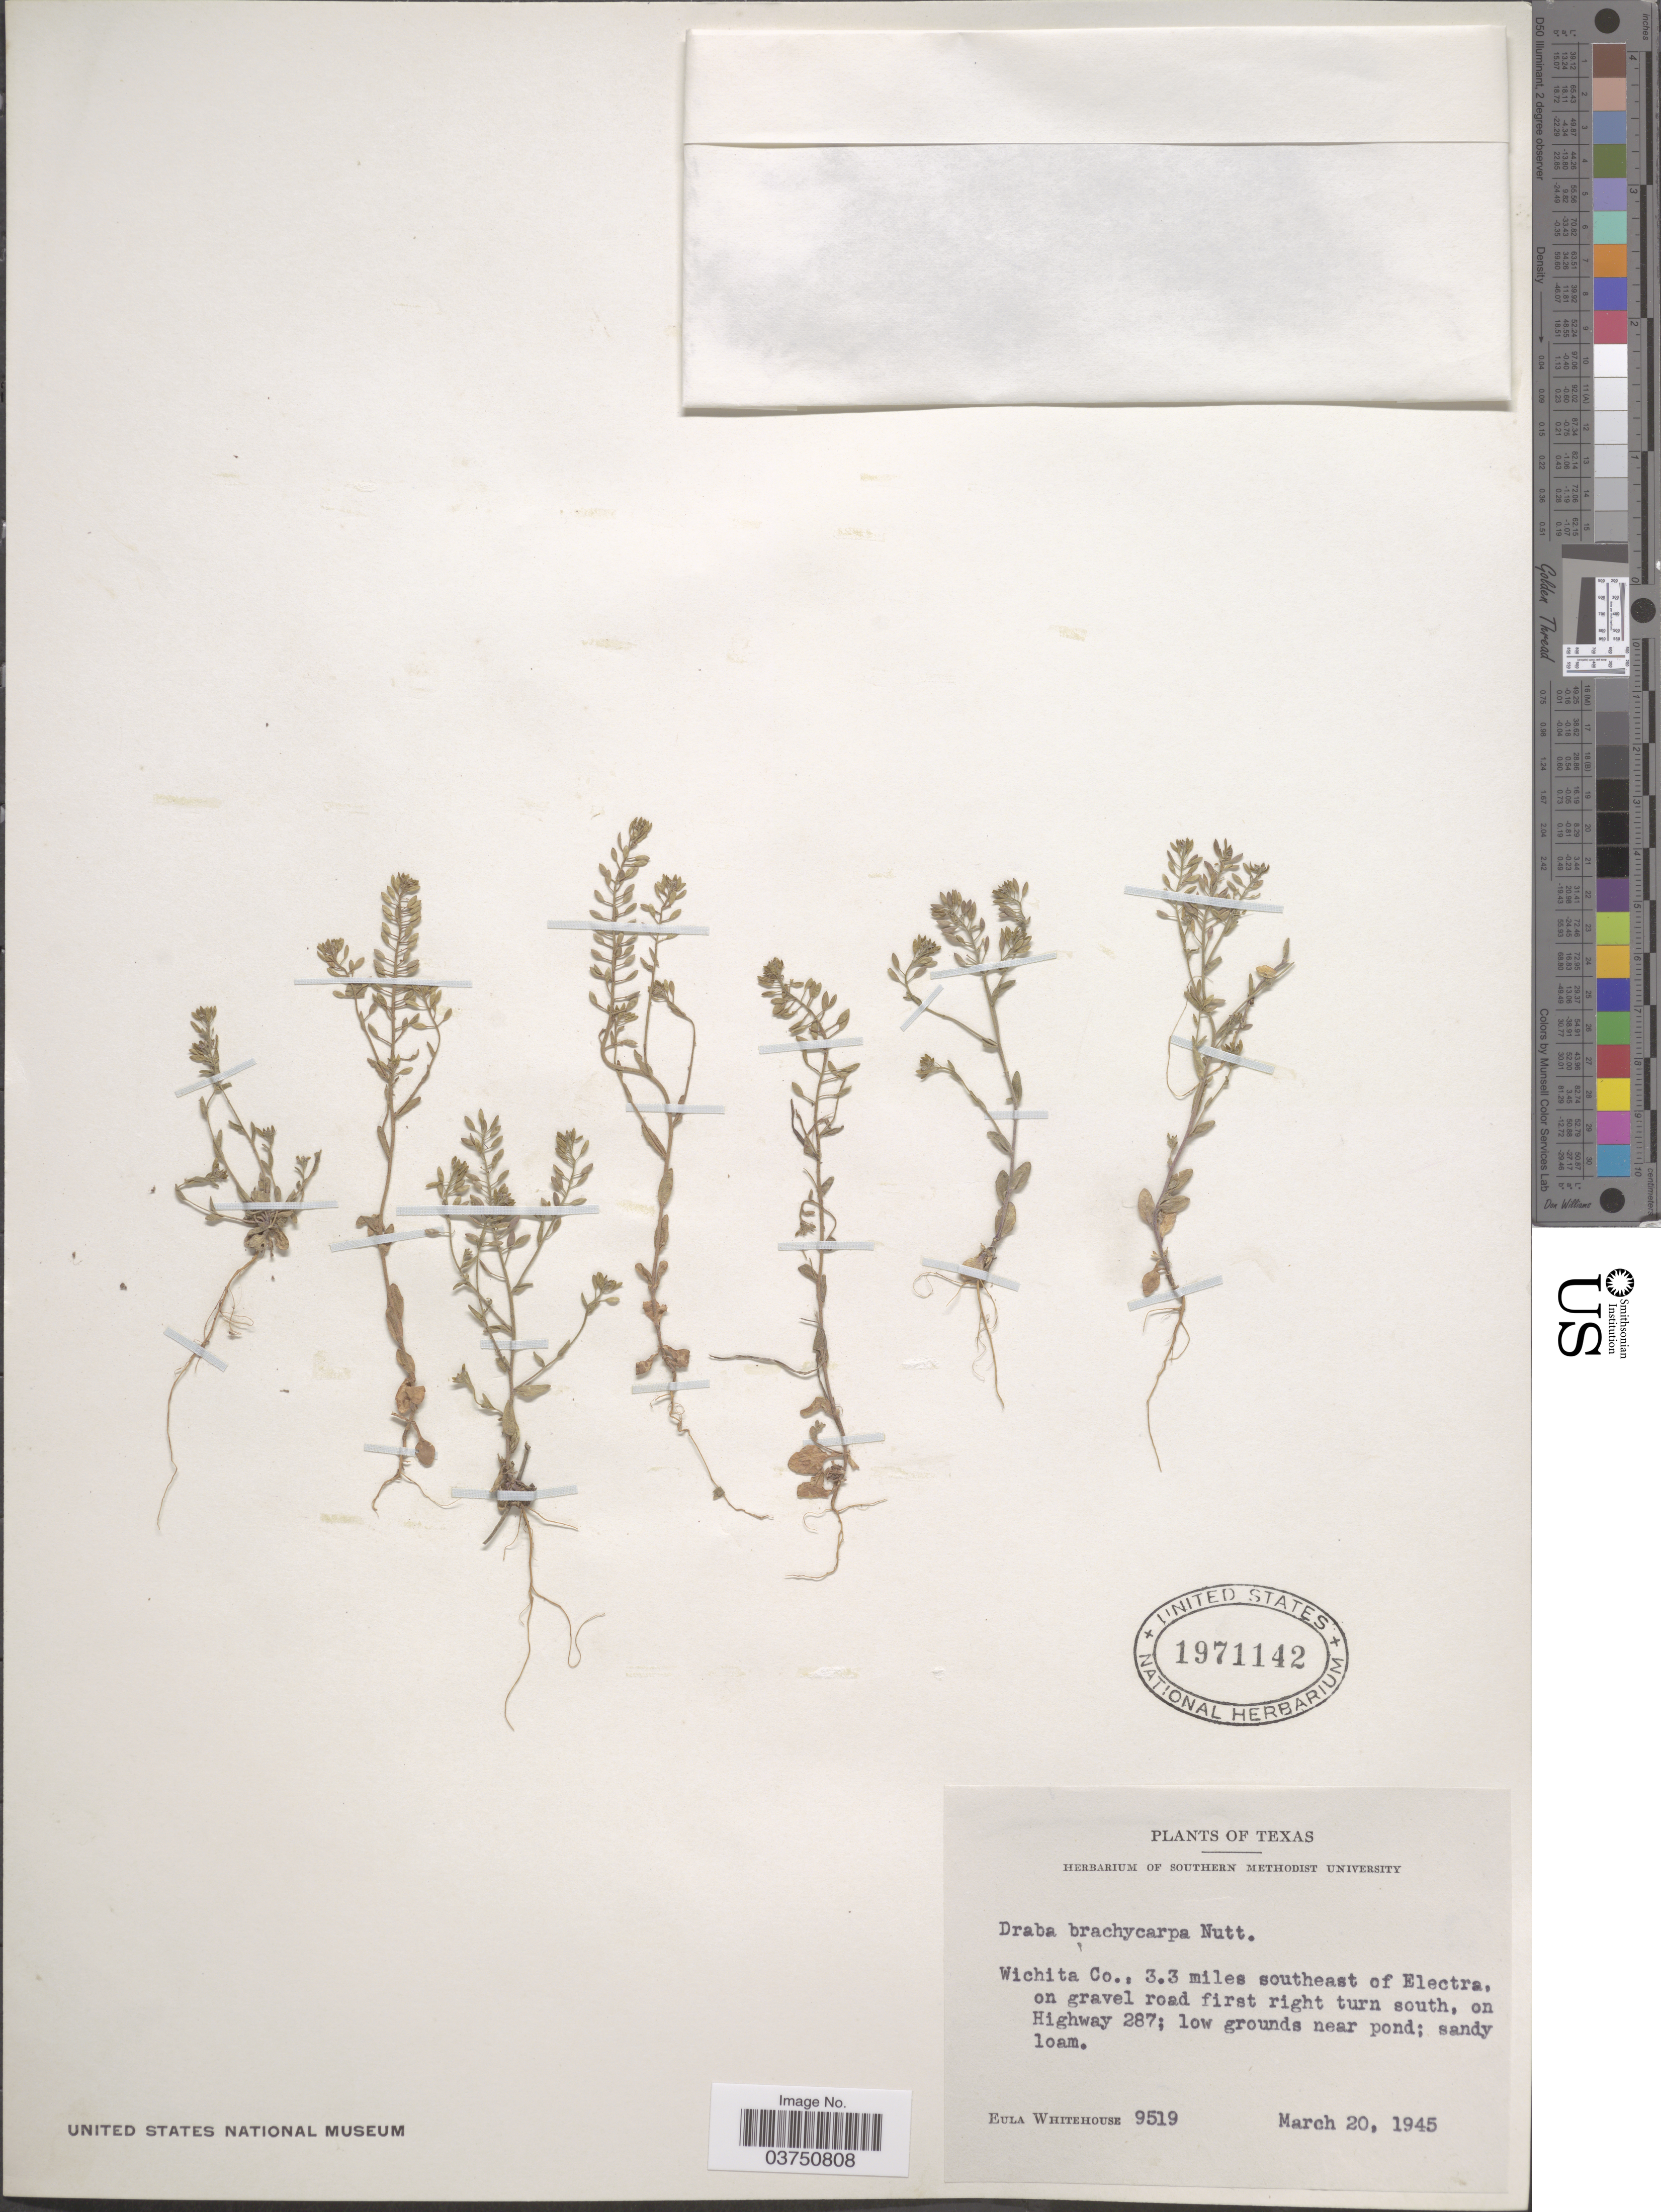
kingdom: Plantae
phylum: Tracheophyta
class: Magnoliopsida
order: Brassicales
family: Brassicaceae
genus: Draba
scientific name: Draba brachycarpa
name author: (Nutt.) Torr. & A. Gray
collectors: E. Whitehouse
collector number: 9519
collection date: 1945-03-20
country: United States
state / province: Texas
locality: Wichita Co.: 3.3 miles southeast of Electra, on gravel road first right turn south, on Highway 287.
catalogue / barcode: US 1971142